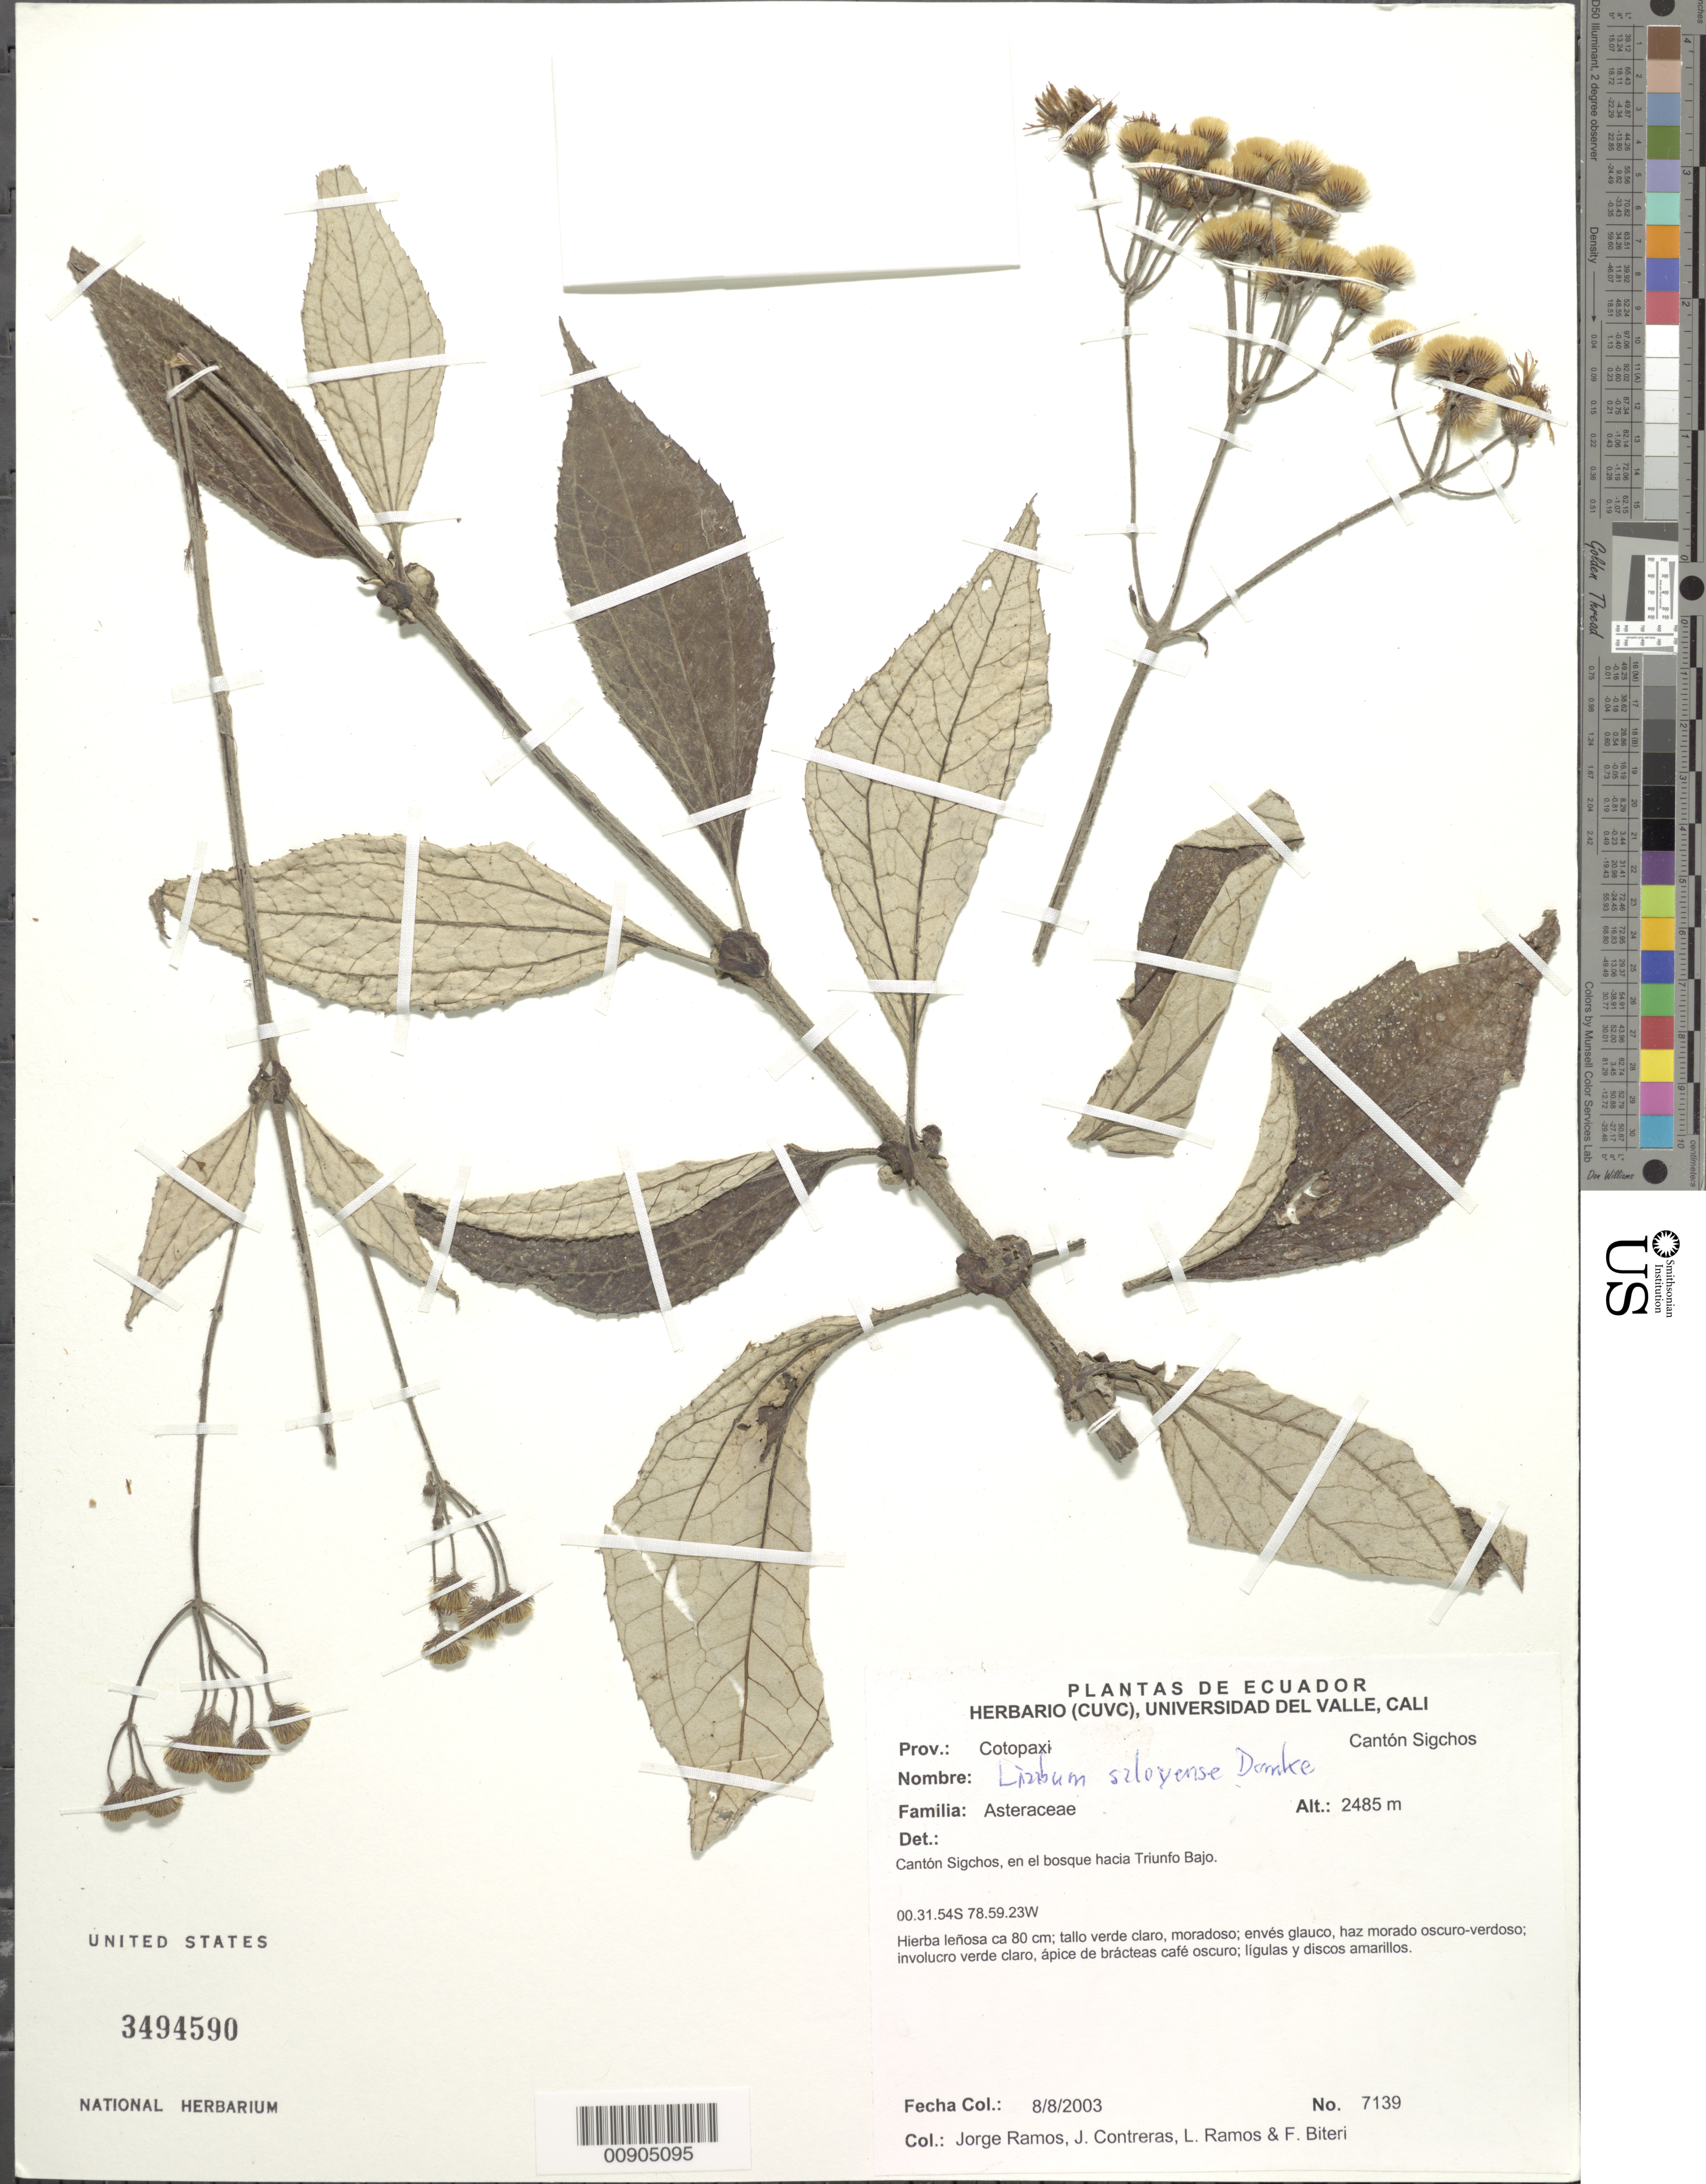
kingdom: Plantae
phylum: Tracheophyta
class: Magnoliopsida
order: Asterales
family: Asteraceae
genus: Liabum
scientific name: Liabum saloyense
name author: Domke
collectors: J. Ramos, J. Contreras, L. Ramos & F. Biteri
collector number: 7139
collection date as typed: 8 August 2003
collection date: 2003-08-08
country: Ecuador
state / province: Cotopaxi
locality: Cantón Sigchos, Triunfo Bajo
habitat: Bosque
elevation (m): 2485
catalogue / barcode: US 3494590